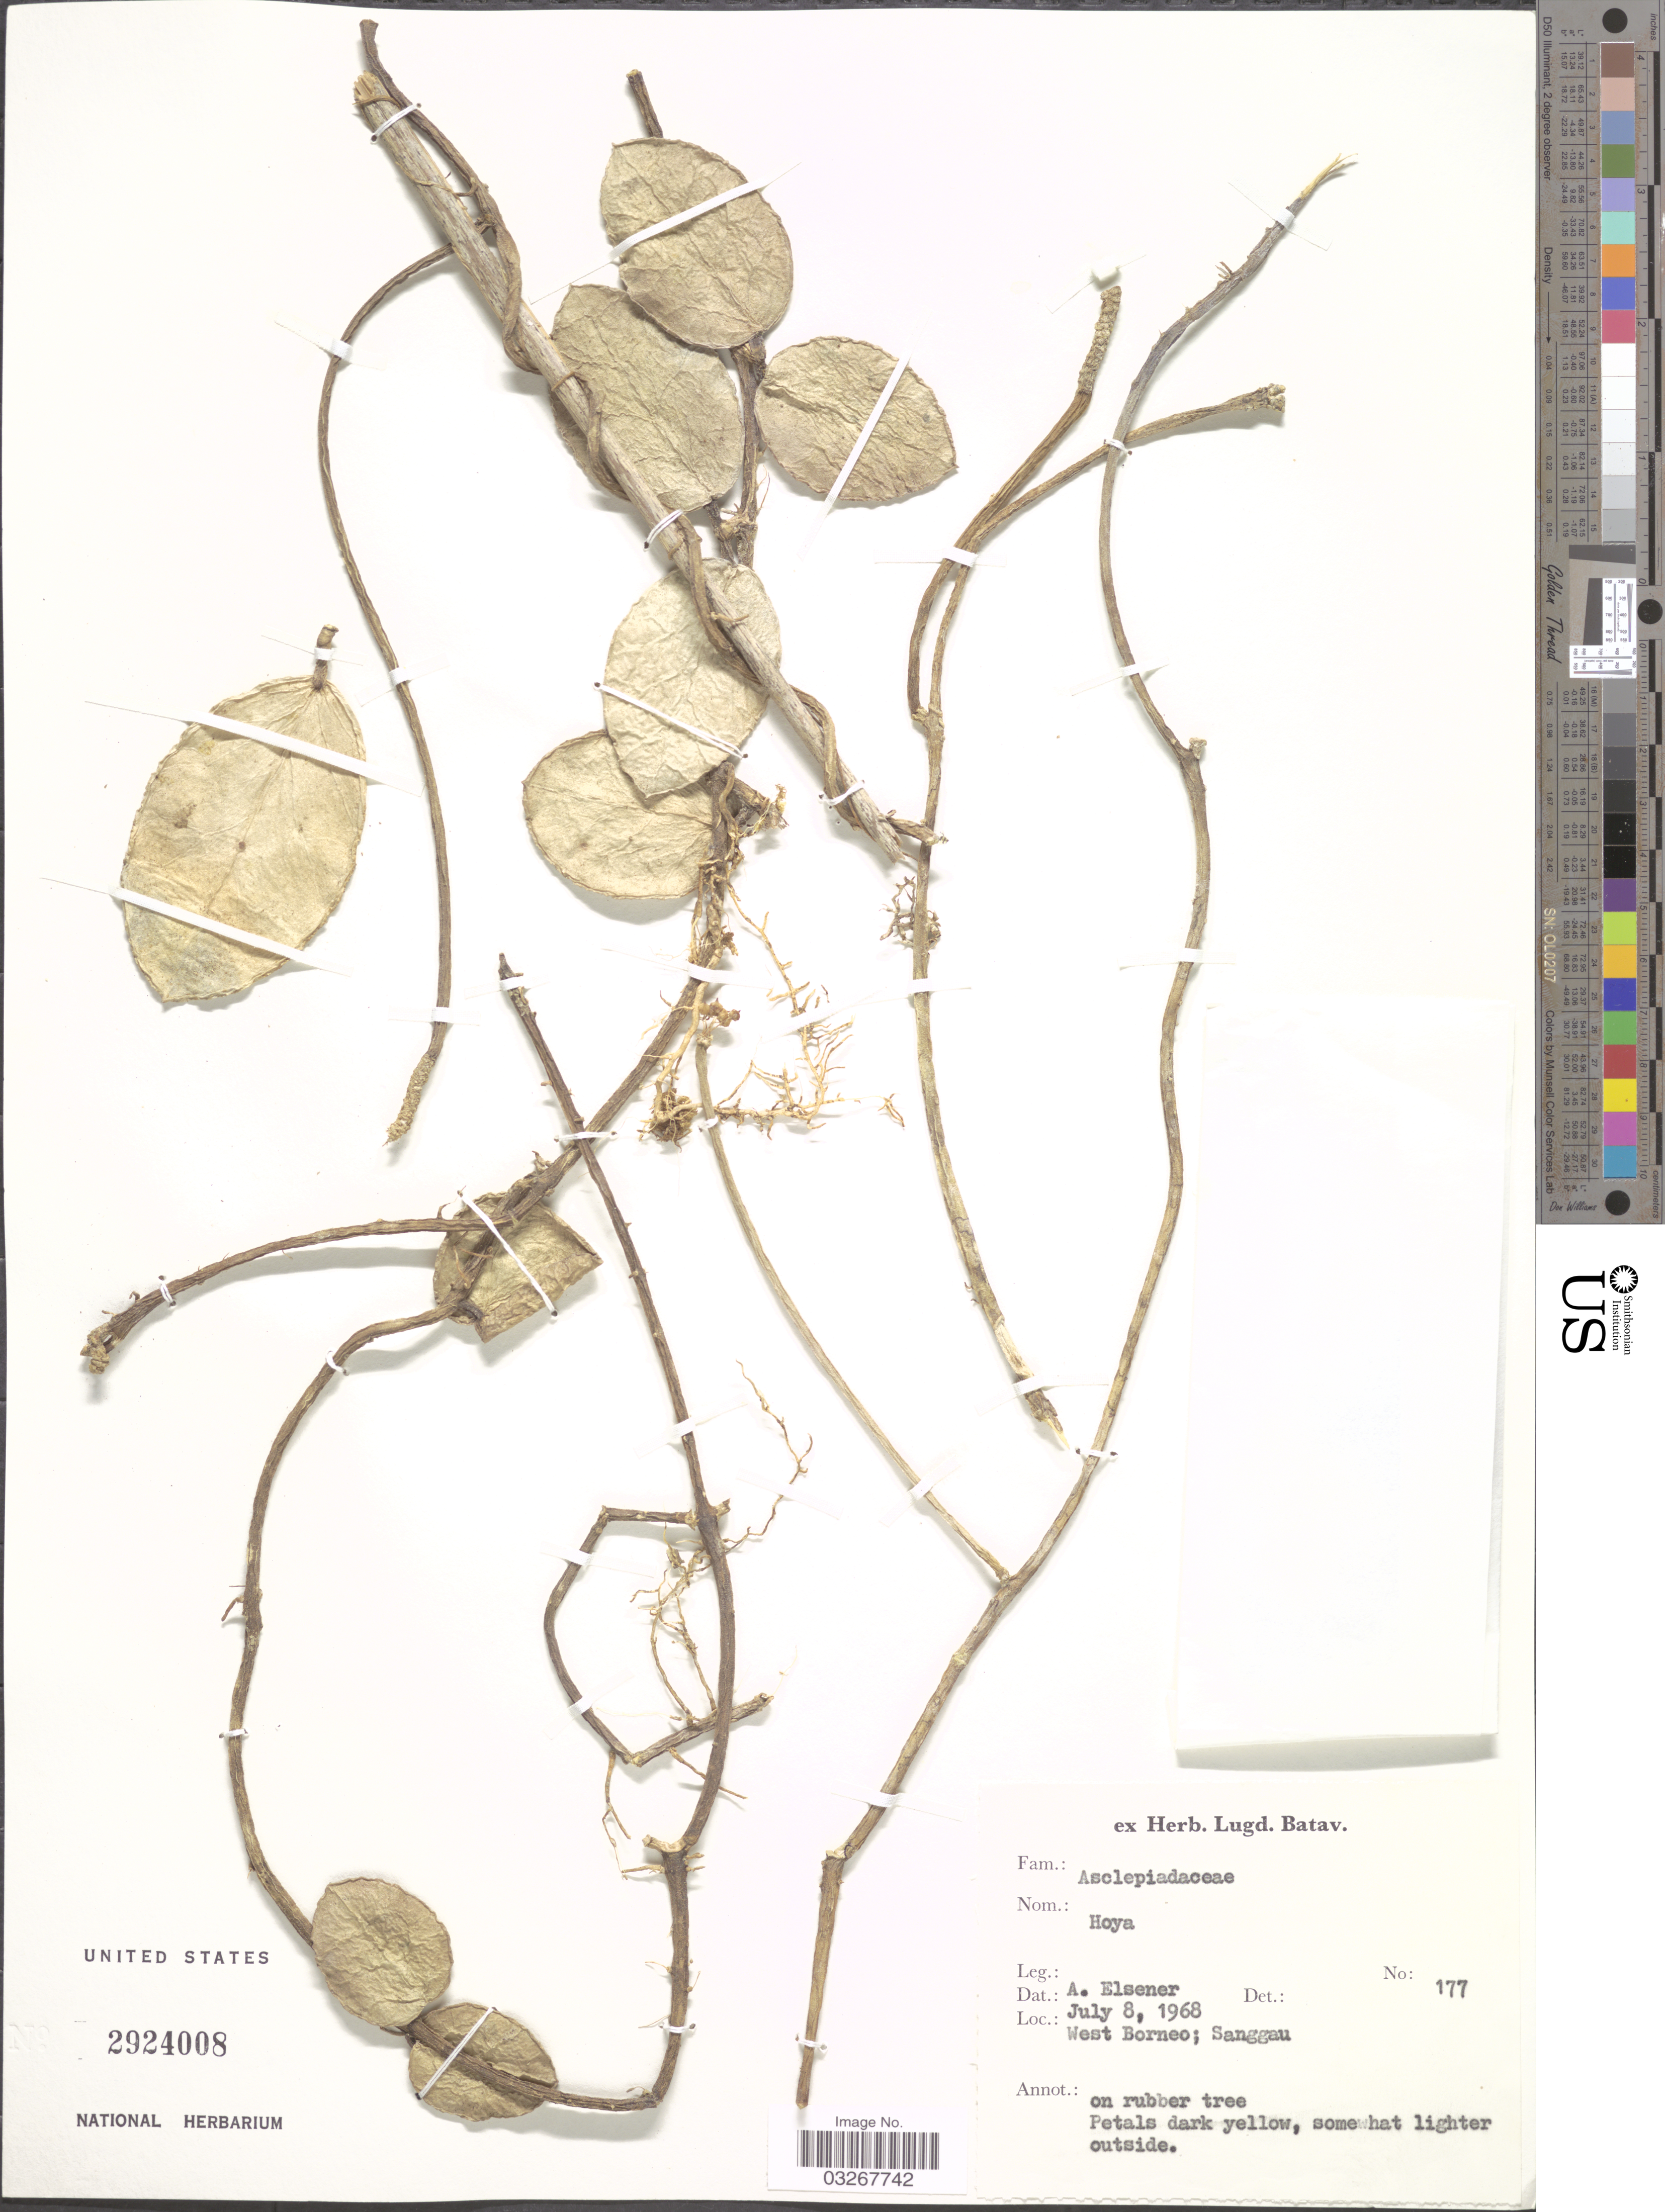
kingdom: Plantae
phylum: Tracheophyta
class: Magnoliopsida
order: Gentianales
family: Apocynaceae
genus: Hoya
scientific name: Hoya sp.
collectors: A. Elsener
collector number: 177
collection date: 1968-07-08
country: Indonesia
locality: West Borneo; Sanggau.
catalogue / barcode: US 2924008